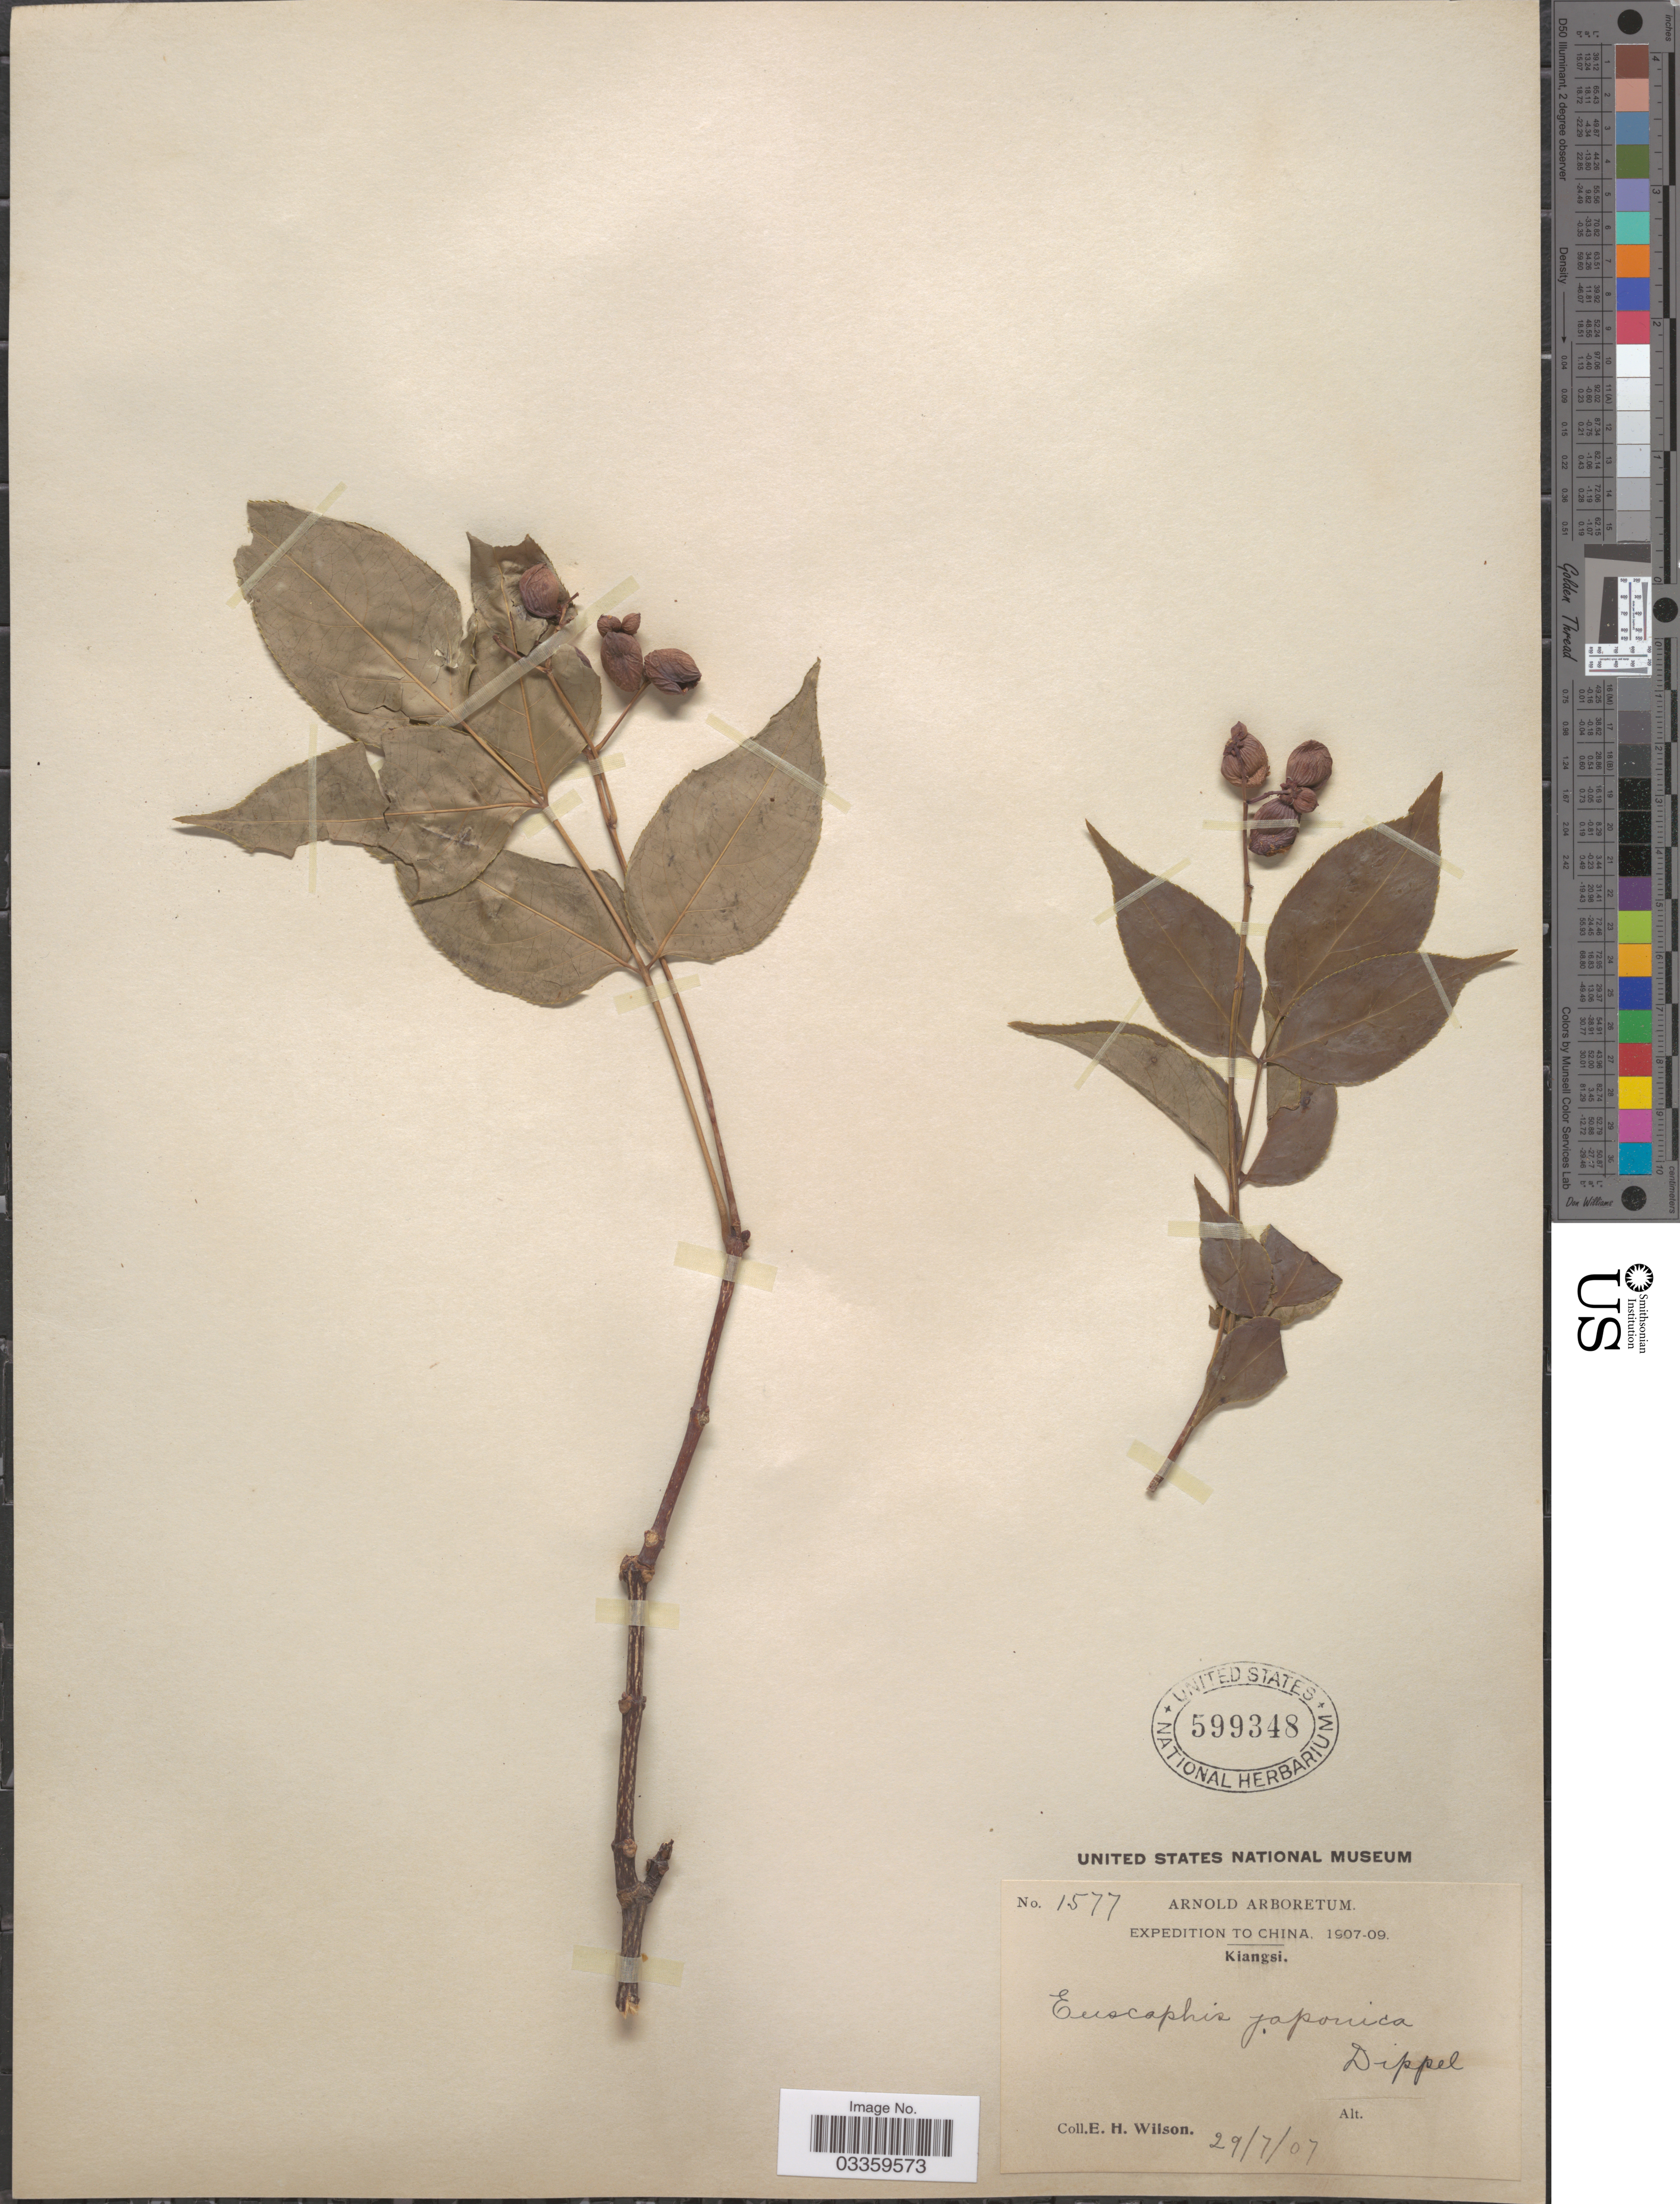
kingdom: Plantae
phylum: Tracheophyta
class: Magnoliopsida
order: Crossosomatales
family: Staphyleaceae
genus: Euscaphis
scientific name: Euscaphis japonica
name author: (Thunb.) Kanitz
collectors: E. Wilson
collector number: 1577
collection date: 1907-07-29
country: China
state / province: Jiangxi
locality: Kiangsi.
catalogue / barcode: US 599348